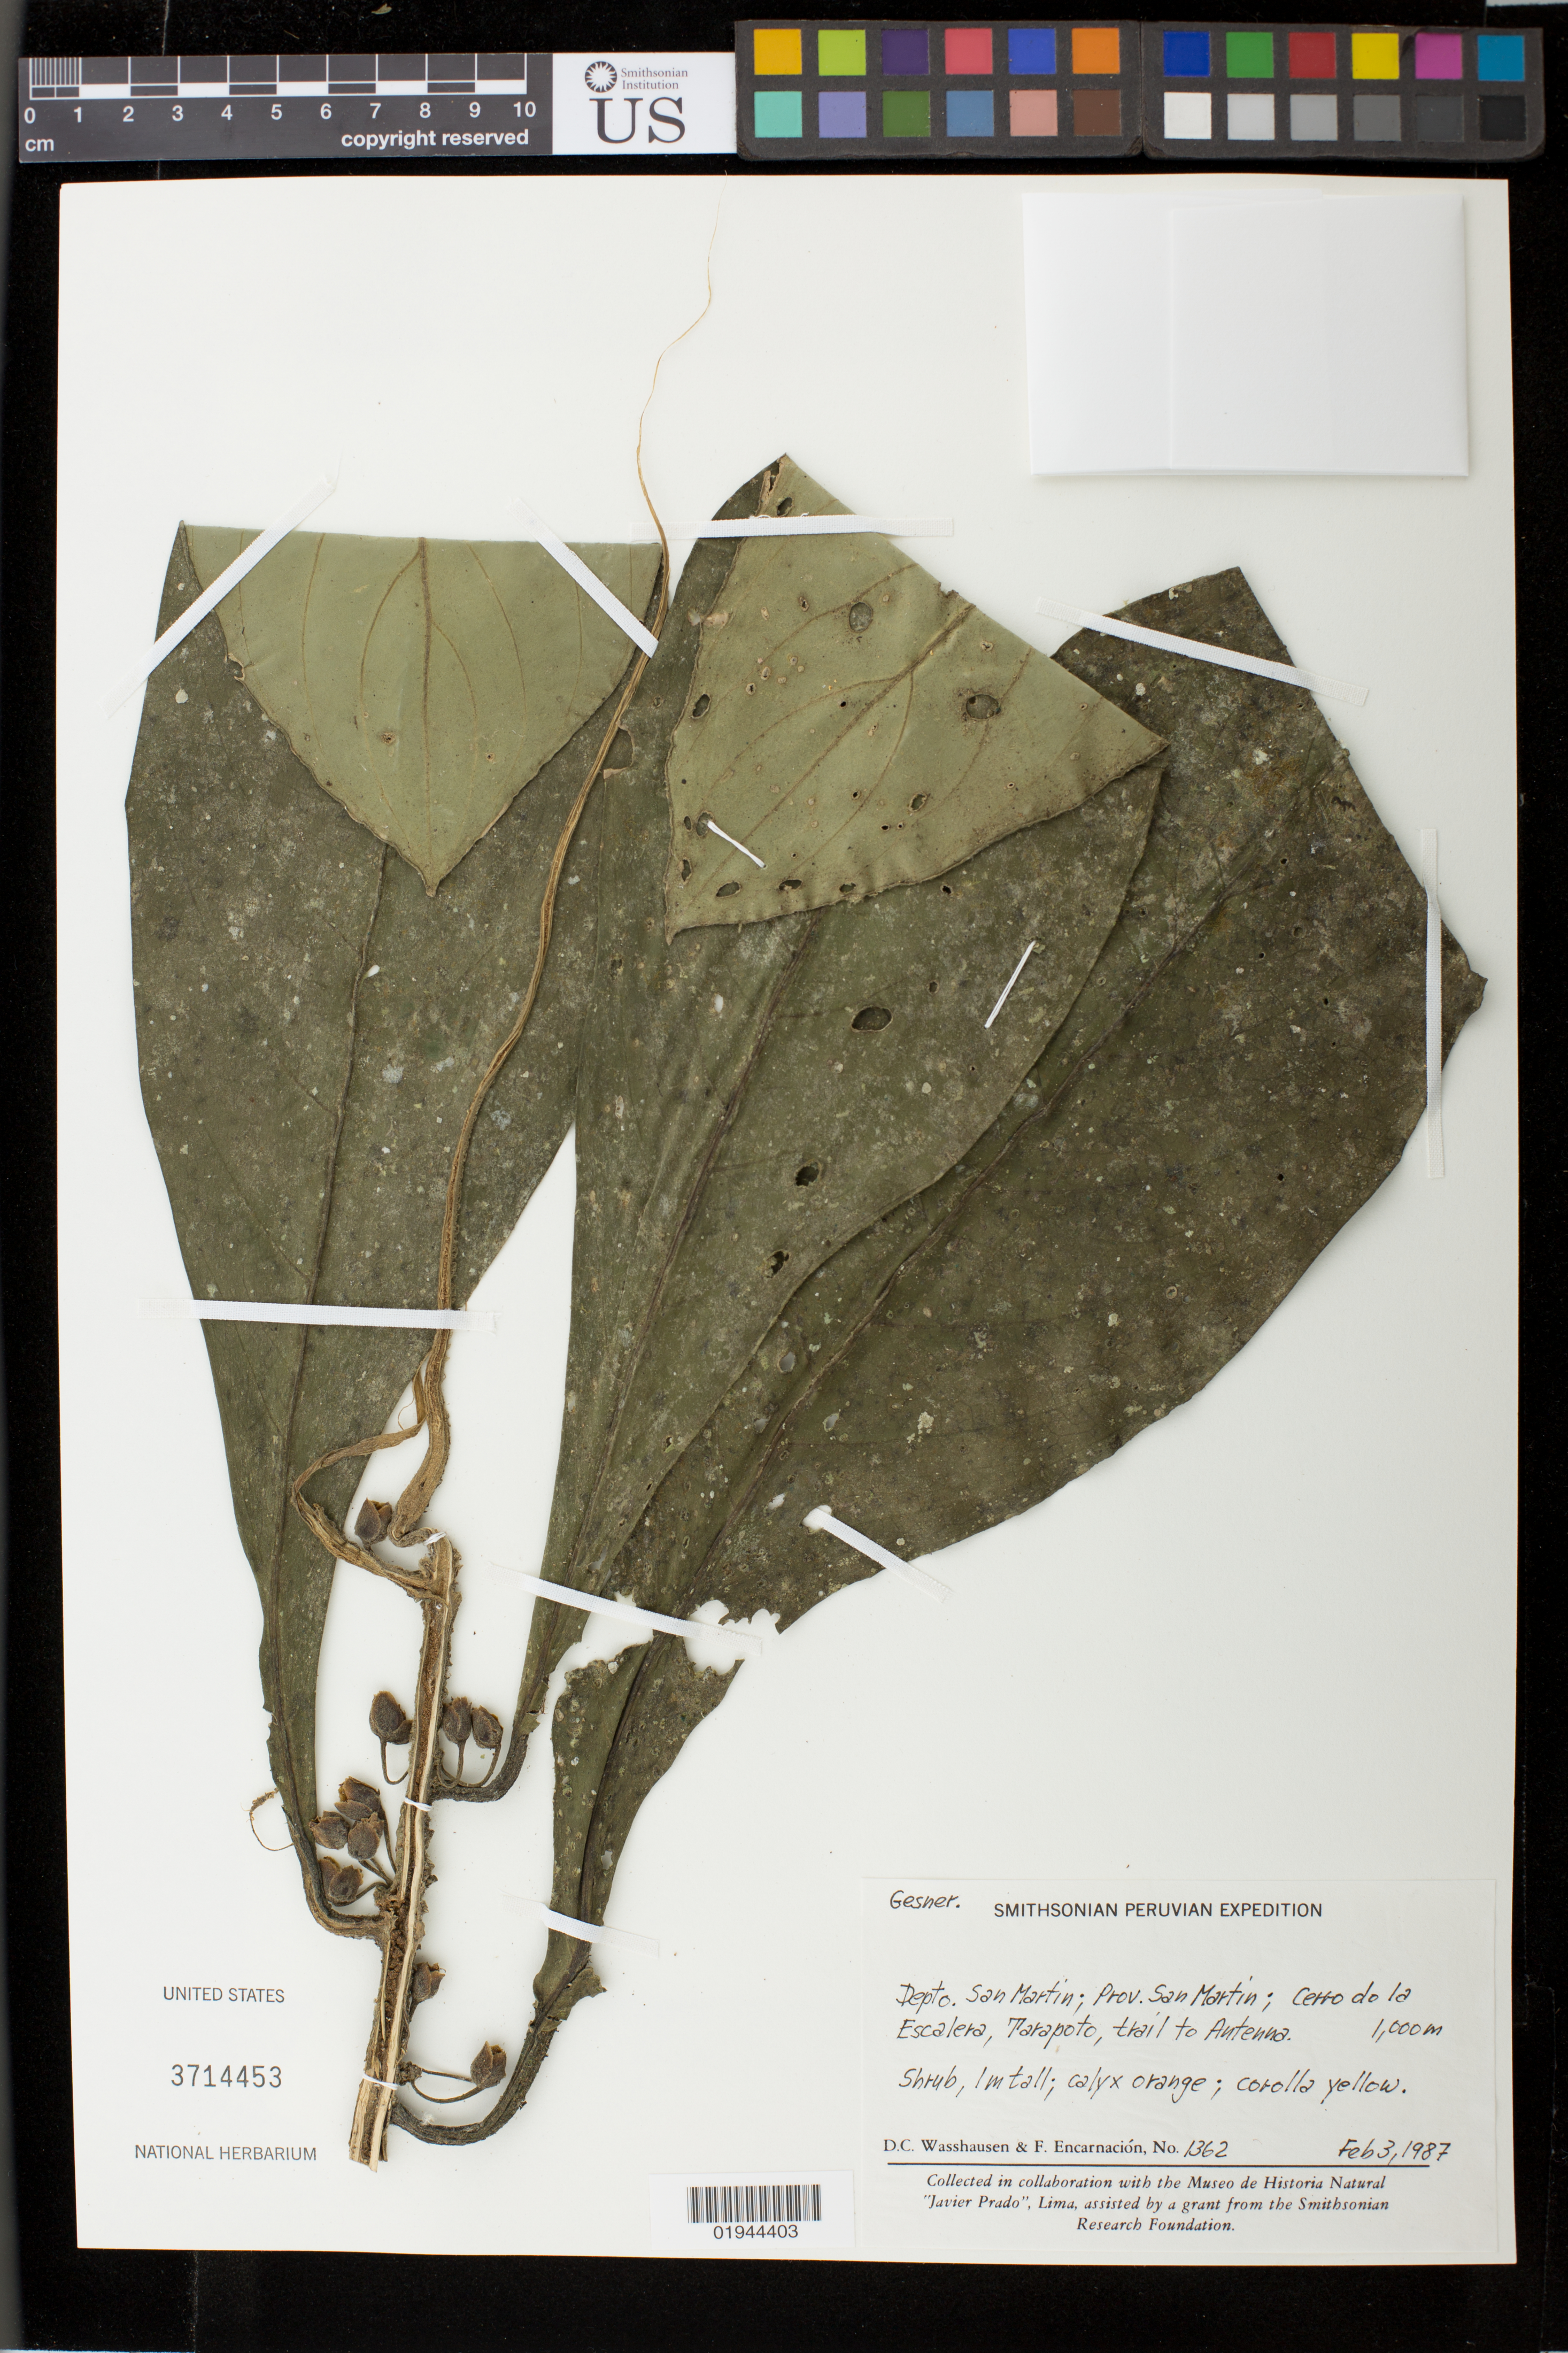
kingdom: Plantae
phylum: Tracheophyta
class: Magnoliopsida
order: Lamiales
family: Gesneriaceae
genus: Besleria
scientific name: Besleria sp.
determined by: Skog, Laurence E.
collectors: D. C. Wasshausen & F. Encarnación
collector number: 1362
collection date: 1987-02-03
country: Peru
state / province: San Martín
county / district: San Martín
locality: Cerro de la Escalera, Tarapoto, trail to Antenna.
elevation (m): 1000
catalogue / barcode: US 3714453